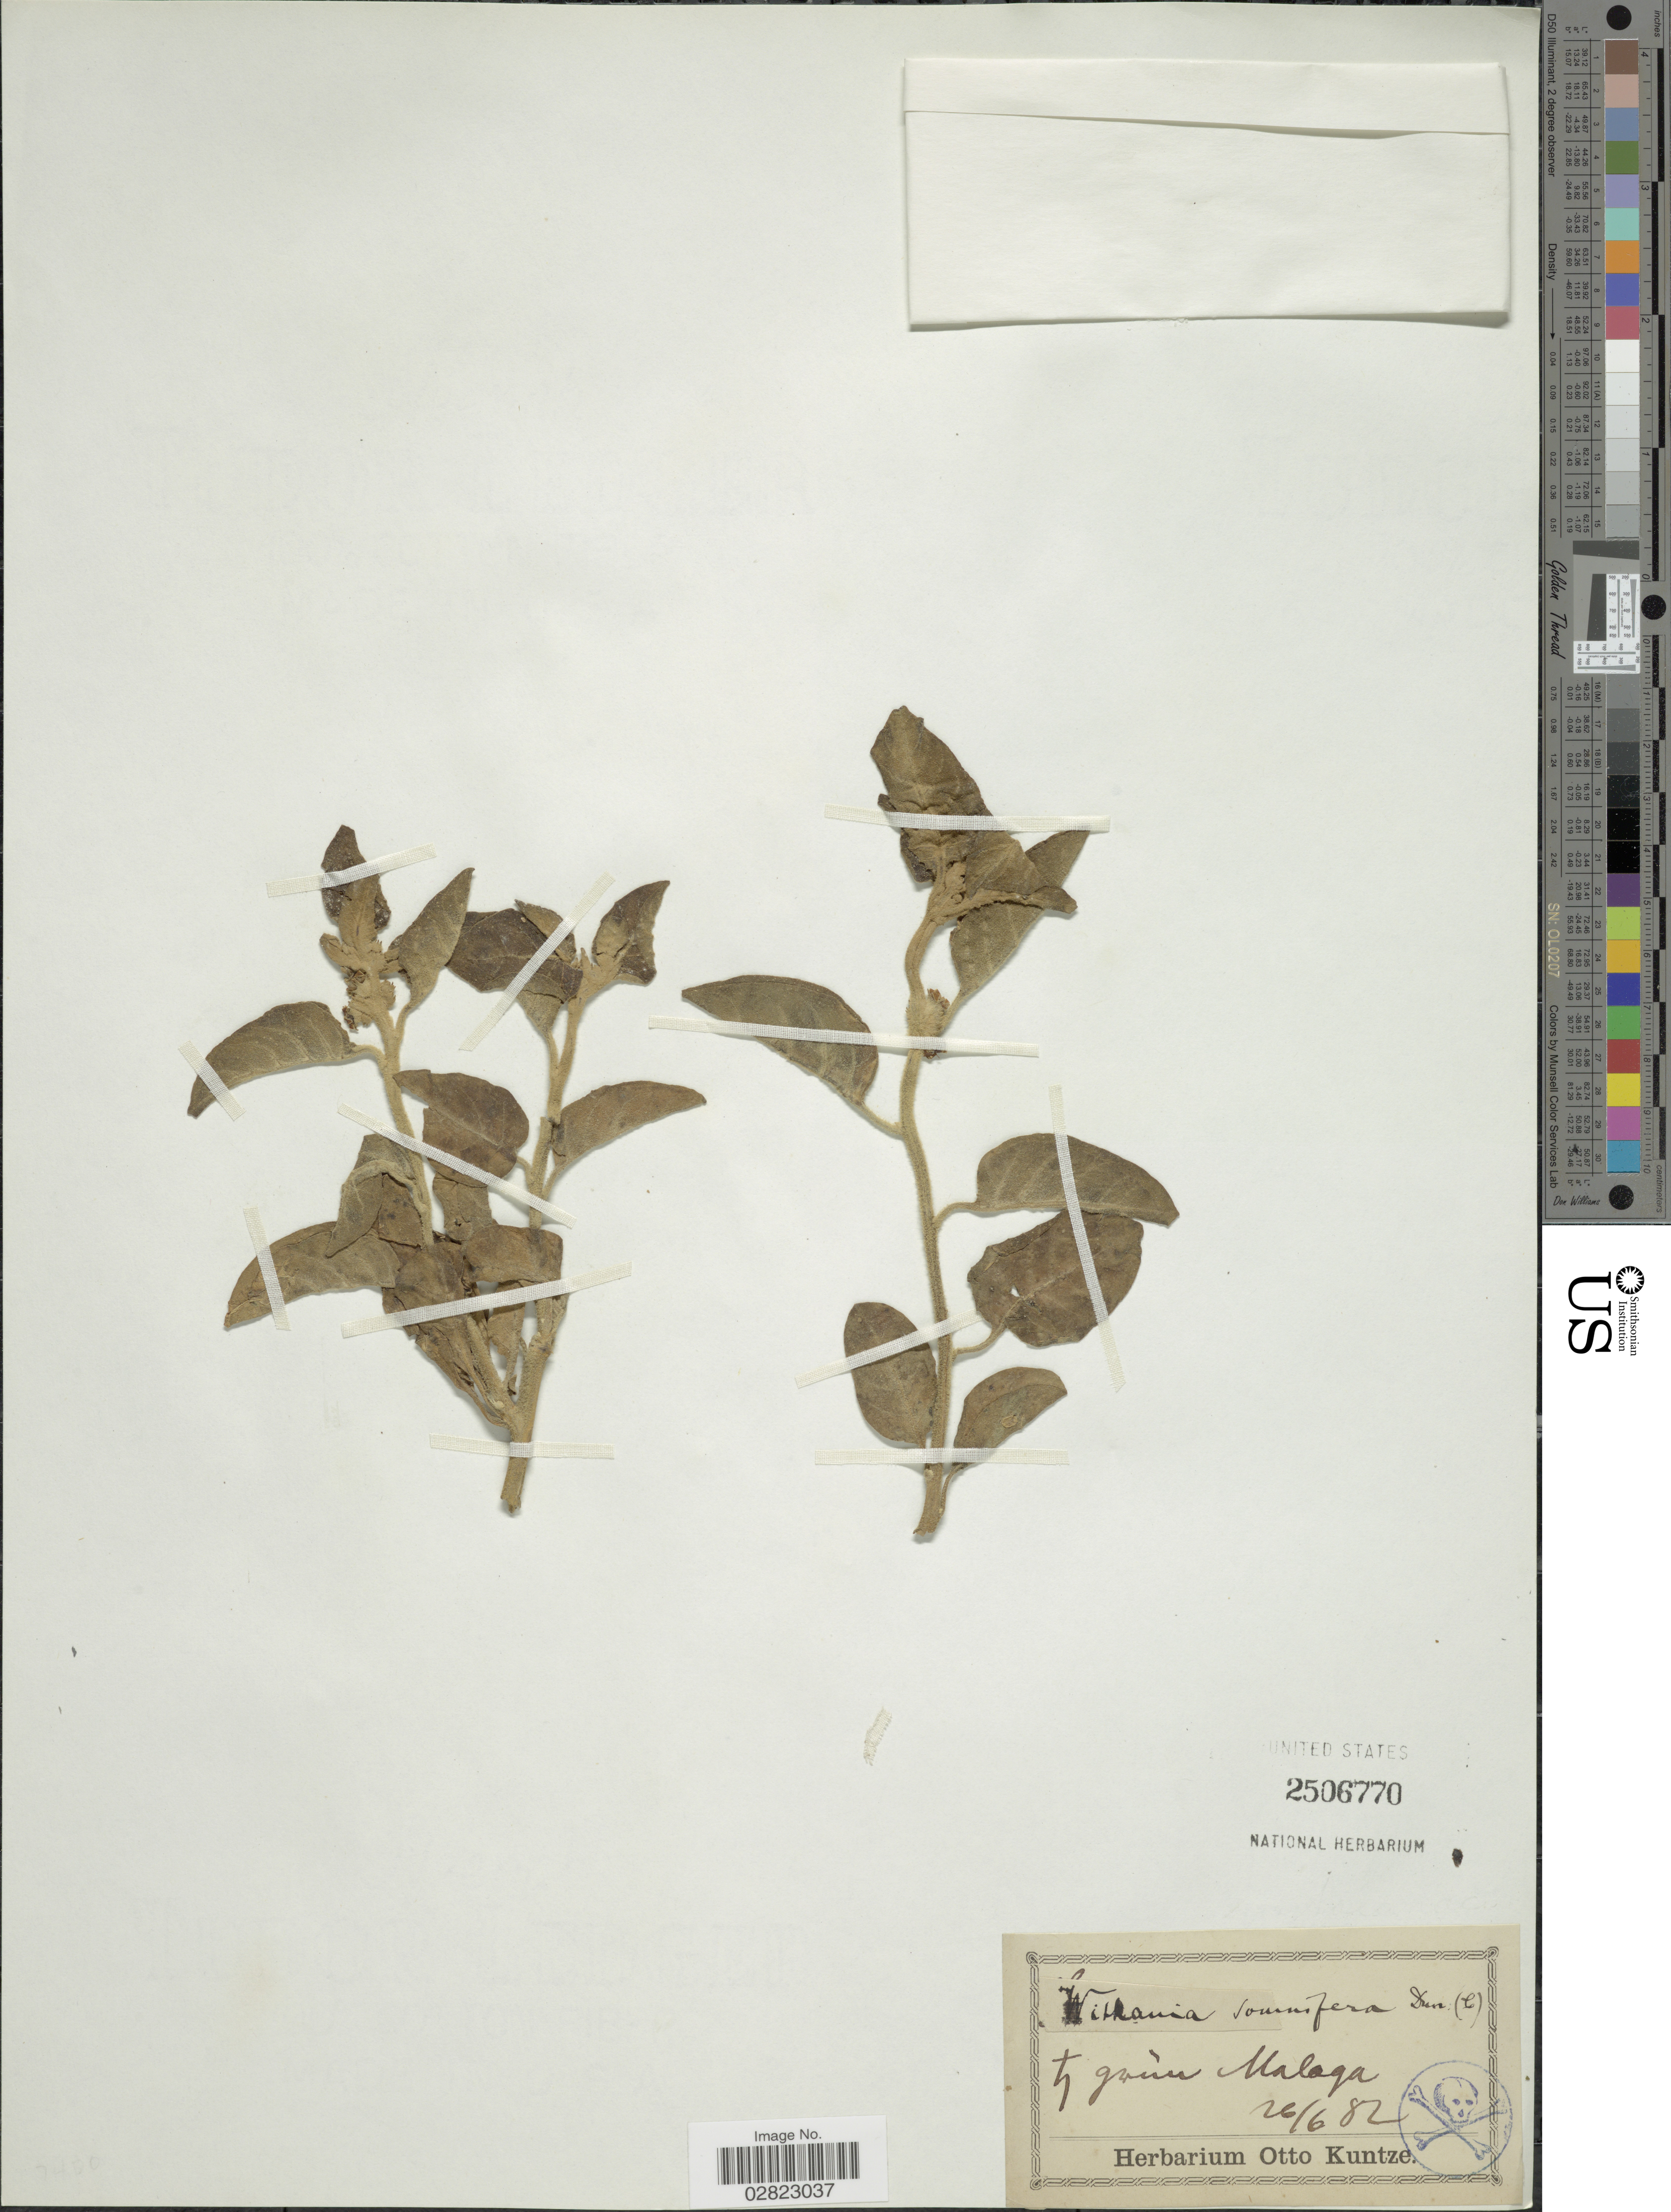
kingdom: Plantae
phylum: Tracheophyta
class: Magnoliopsida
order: Solanales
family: Solanaceae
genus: Withania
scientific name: Withania somnifera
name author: (L.) Dunal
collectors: ex herb. Otto Kuntze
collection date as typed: Transcribed d/m/y: 26/6/82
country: Spain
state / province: Andalucia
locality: Malaga.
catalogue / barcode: US 2506770